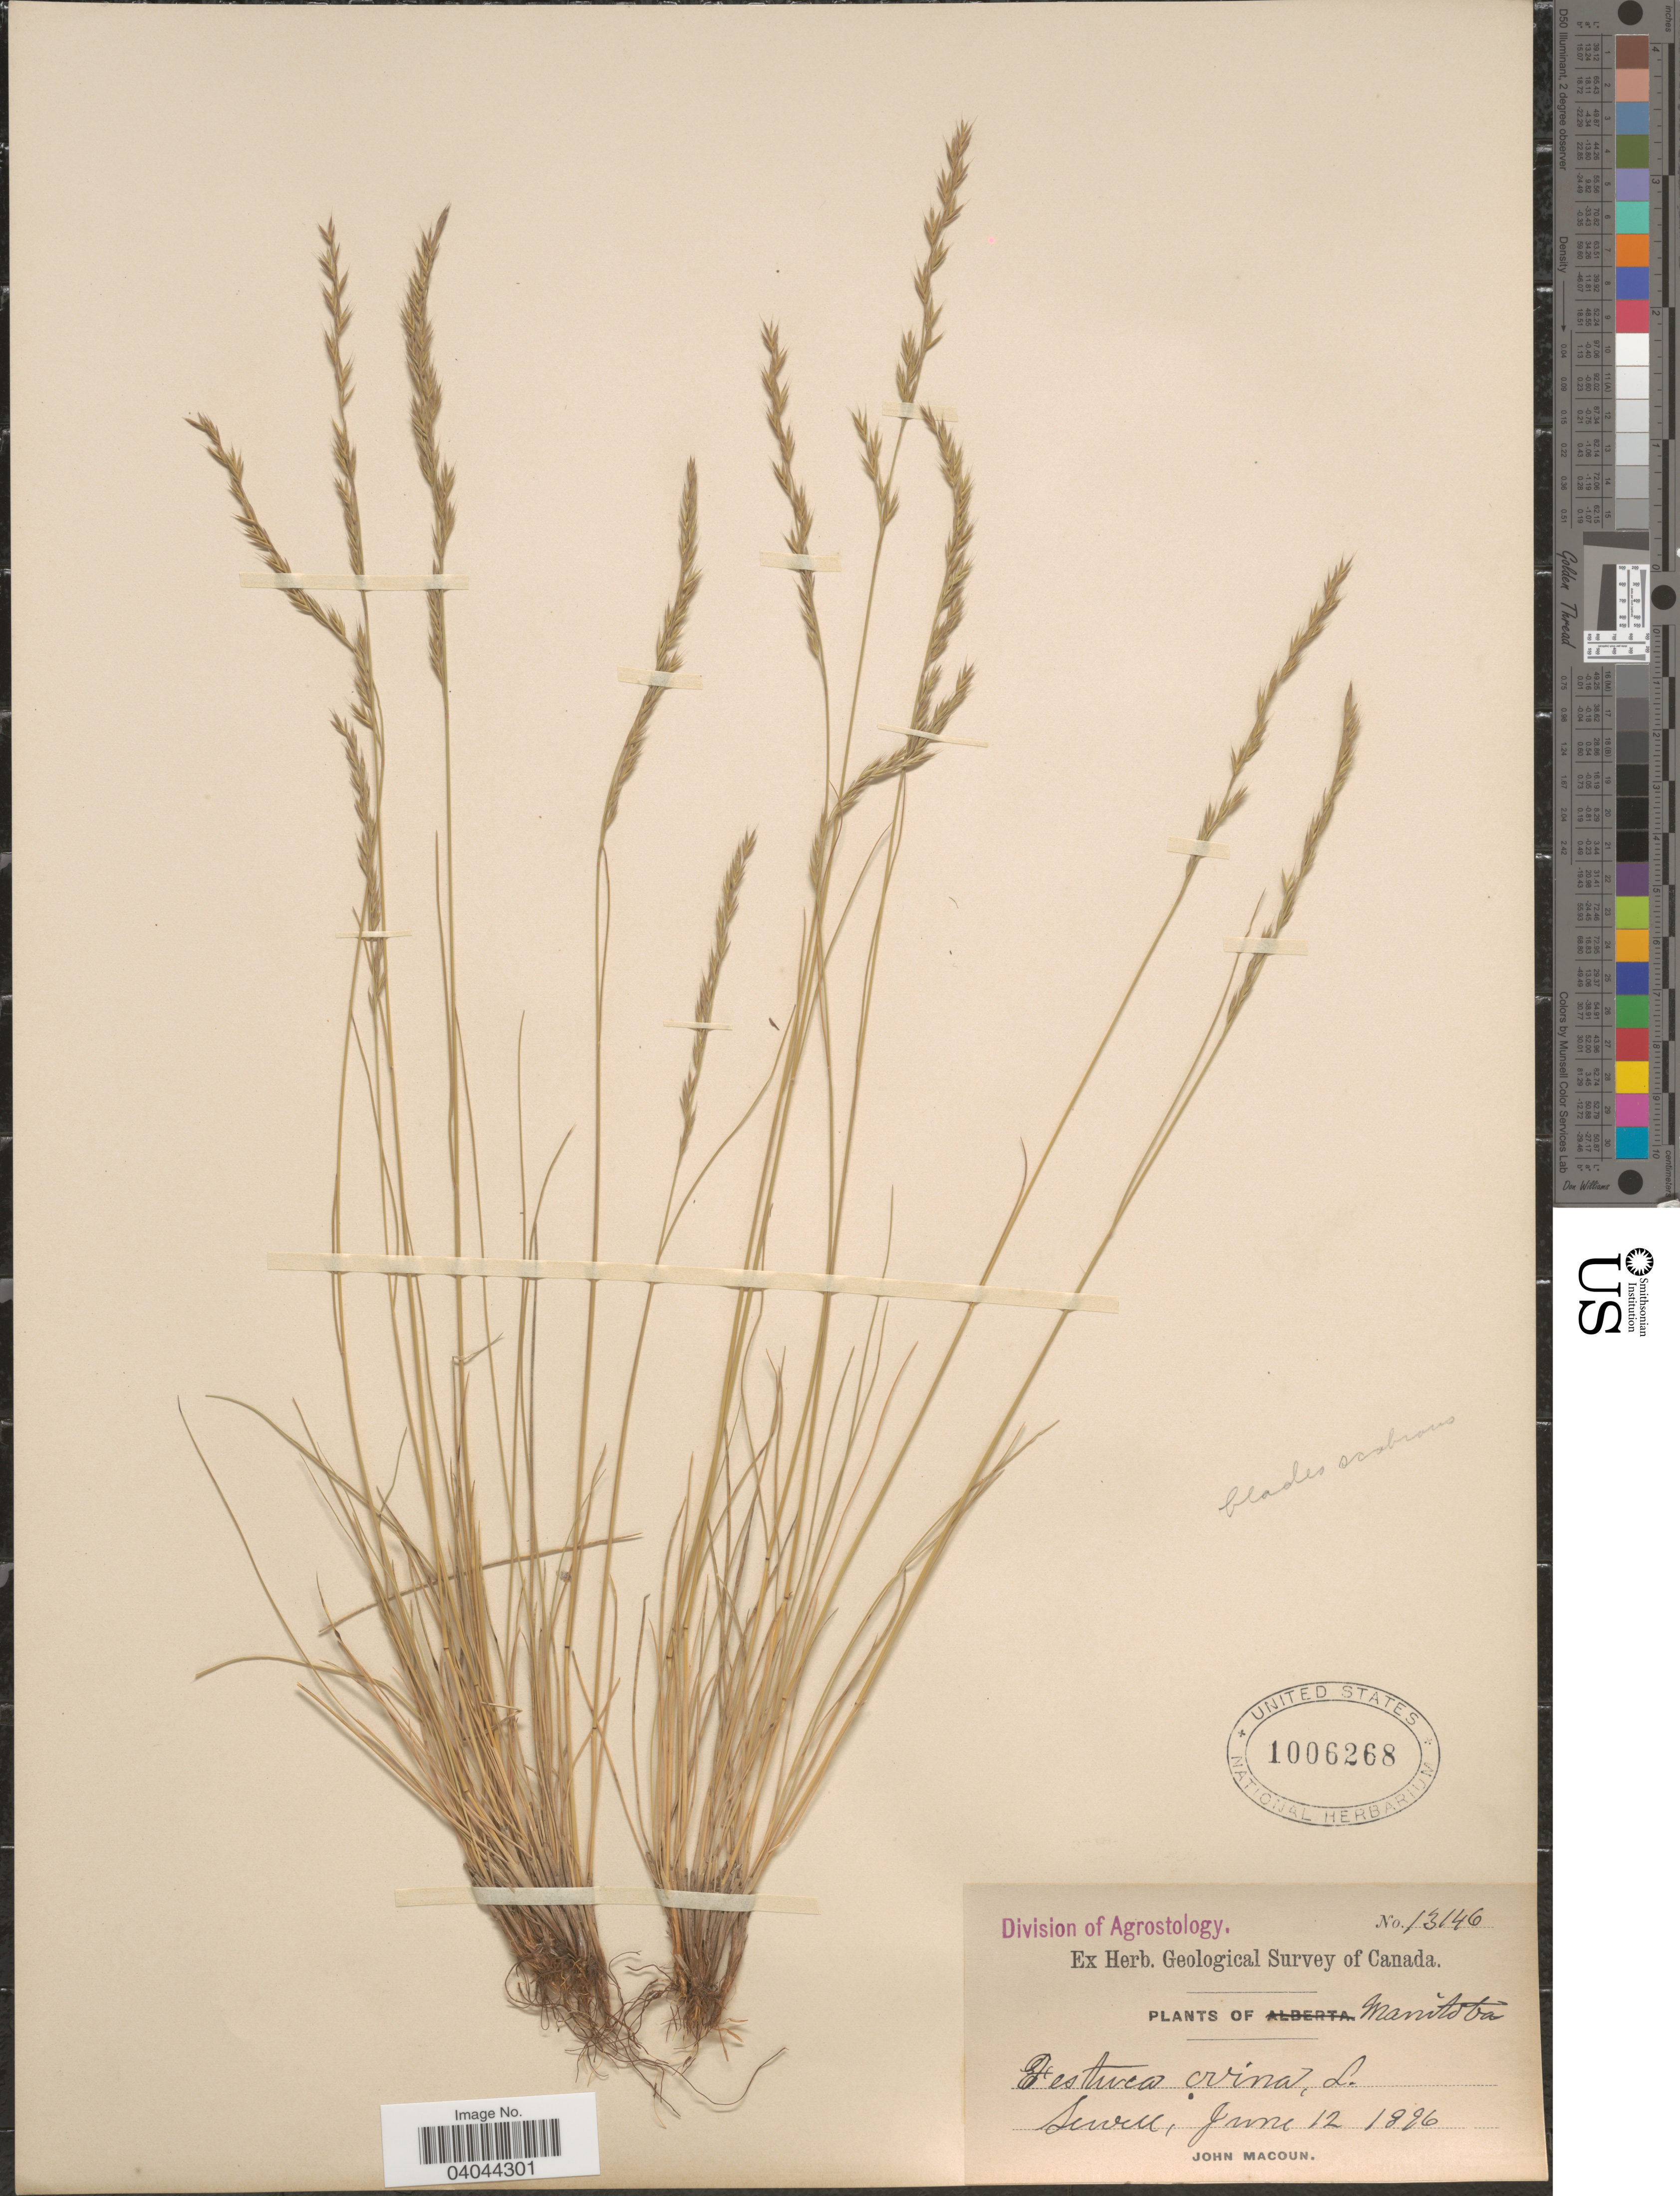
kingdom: Plantae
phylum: Tracheophyta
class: Liliopsida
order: Poales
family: Poaceae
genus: Festuca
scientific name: Festuca ovina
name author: L.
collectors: J. Macoun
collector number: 13146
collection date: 1896-06-12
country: Canada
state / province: Manitoba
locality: Sewell.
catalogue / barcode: US 1006268